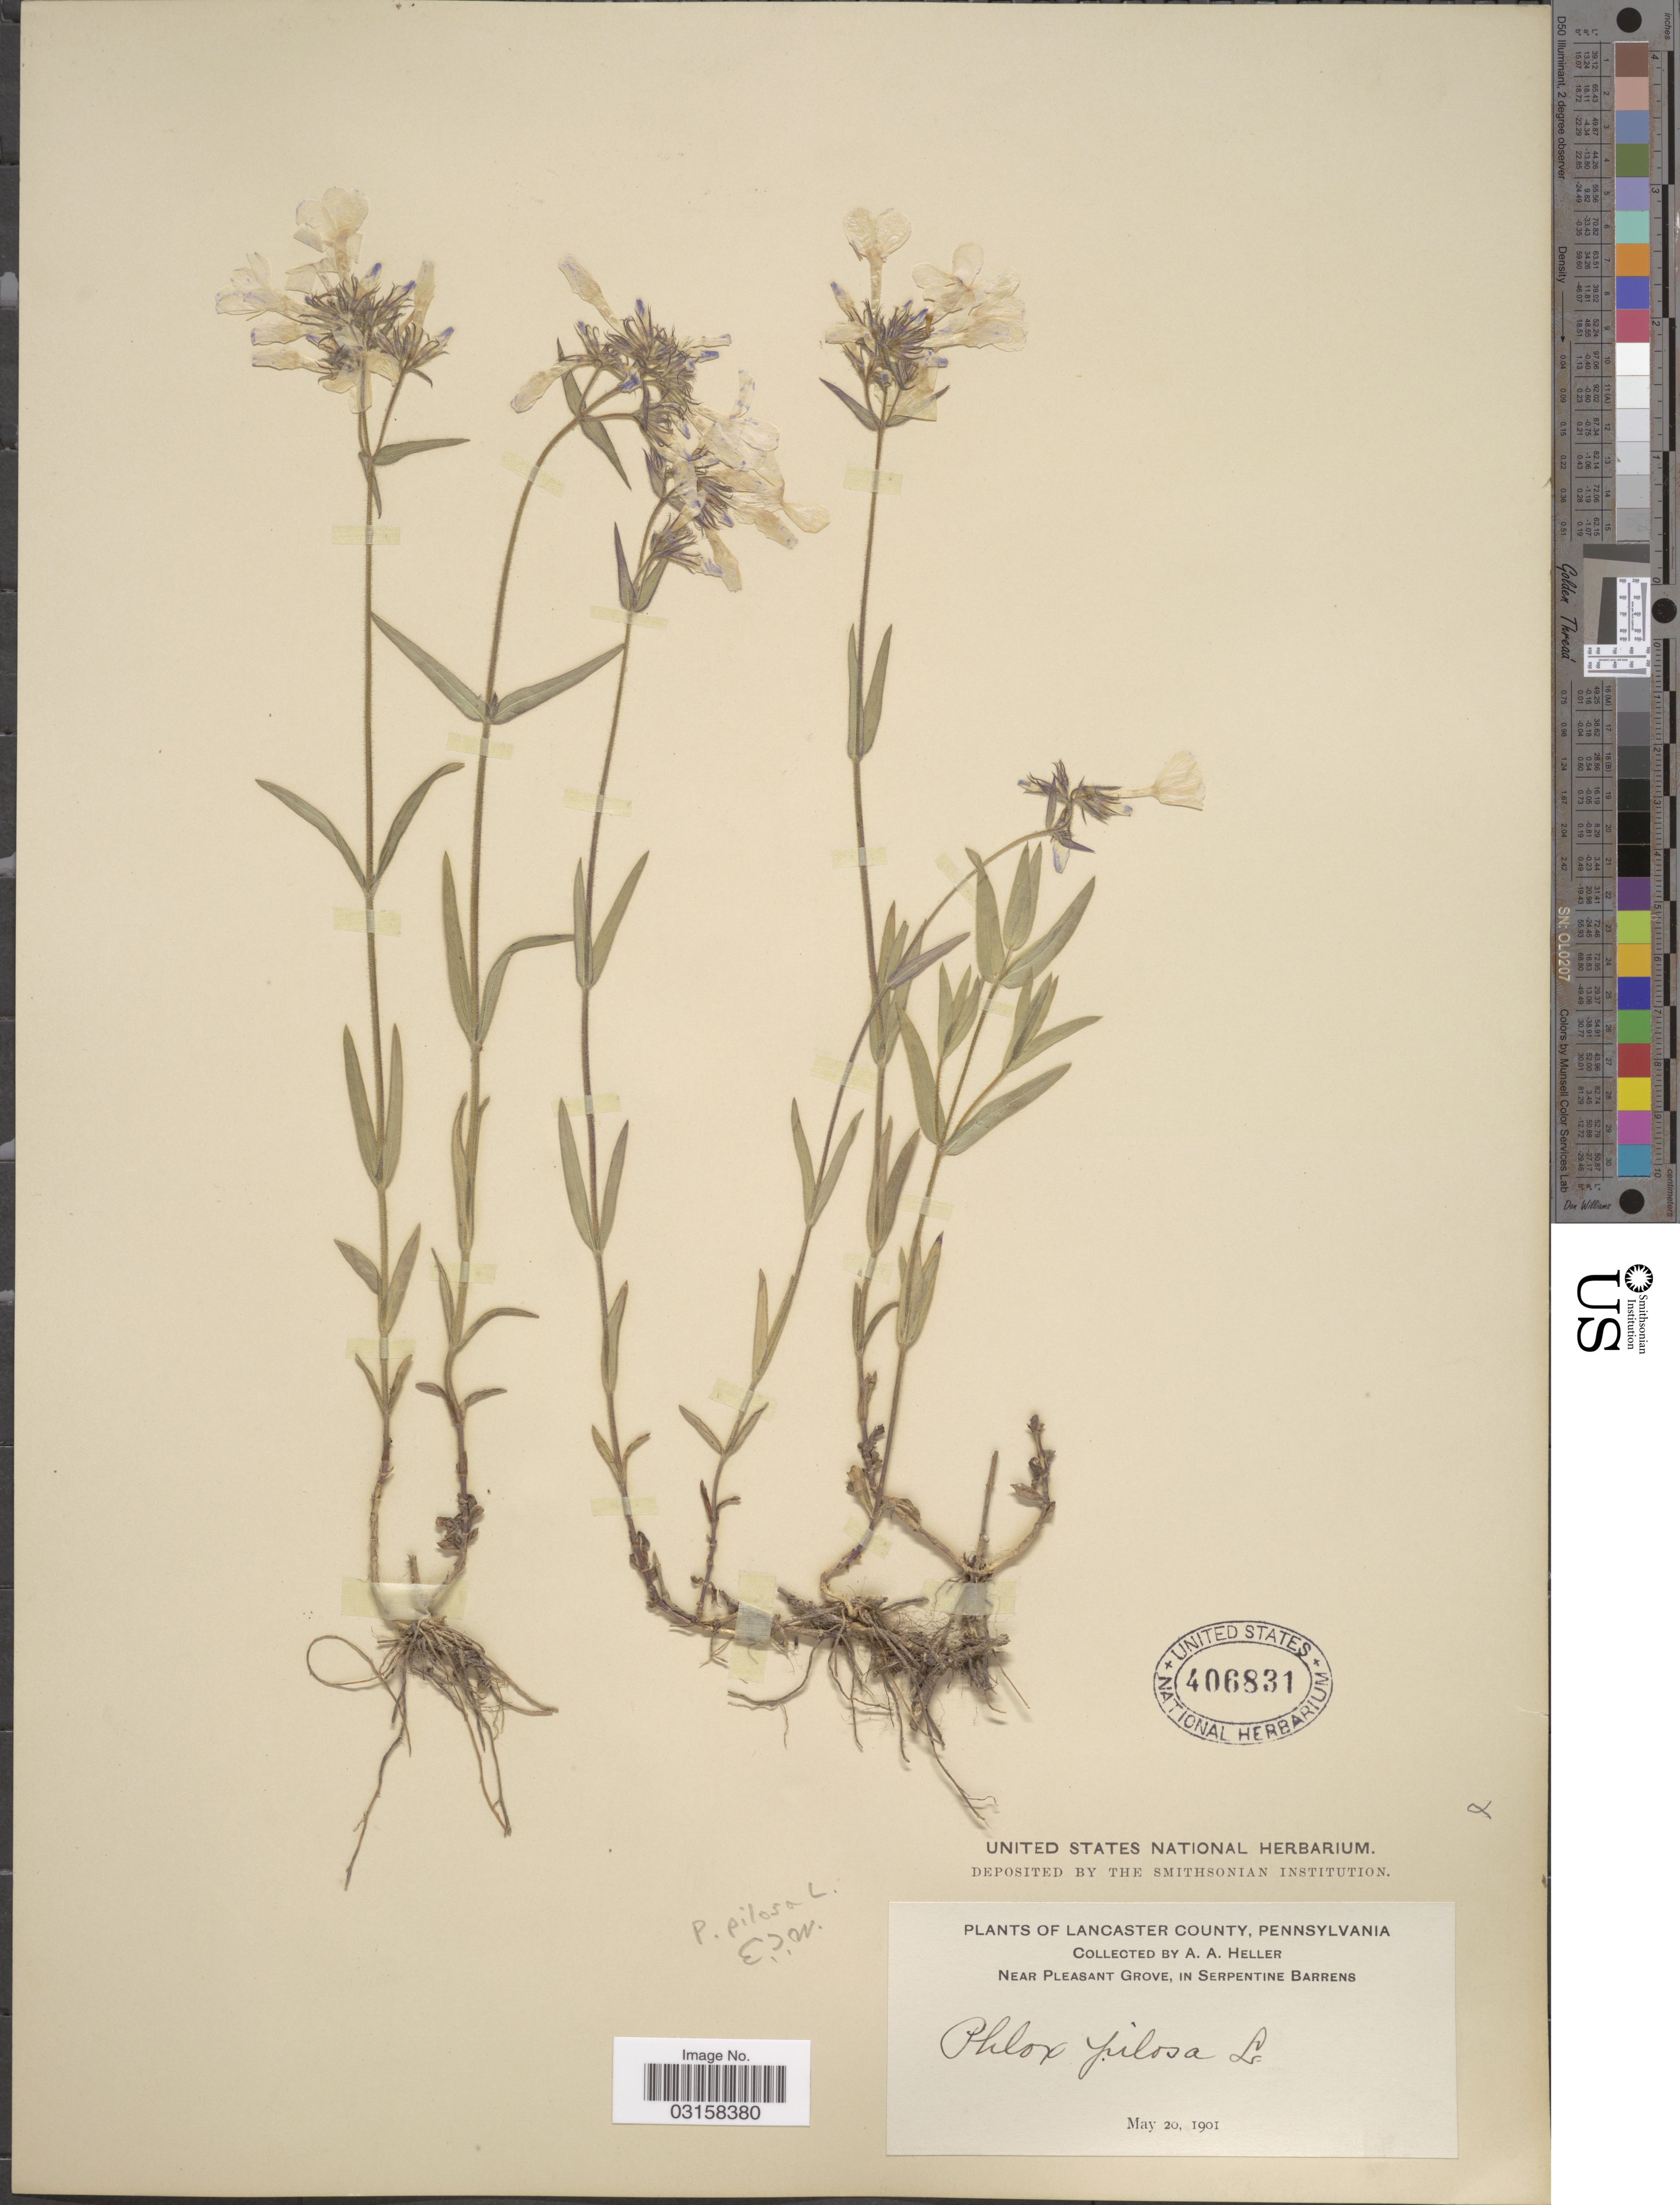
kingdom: Plantae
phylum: Tracheophyta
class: Magnoliopsida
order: Ericales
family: Polemoniaceae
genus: Phlox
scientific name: Phlox pilosa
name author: L.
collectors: A. A. Heller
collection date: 1901-05-20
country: United States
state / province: Pennsylvania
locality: Lancaster County. Near Pleasant Grove, in Serpentine Barrens.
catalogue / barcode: US 406831